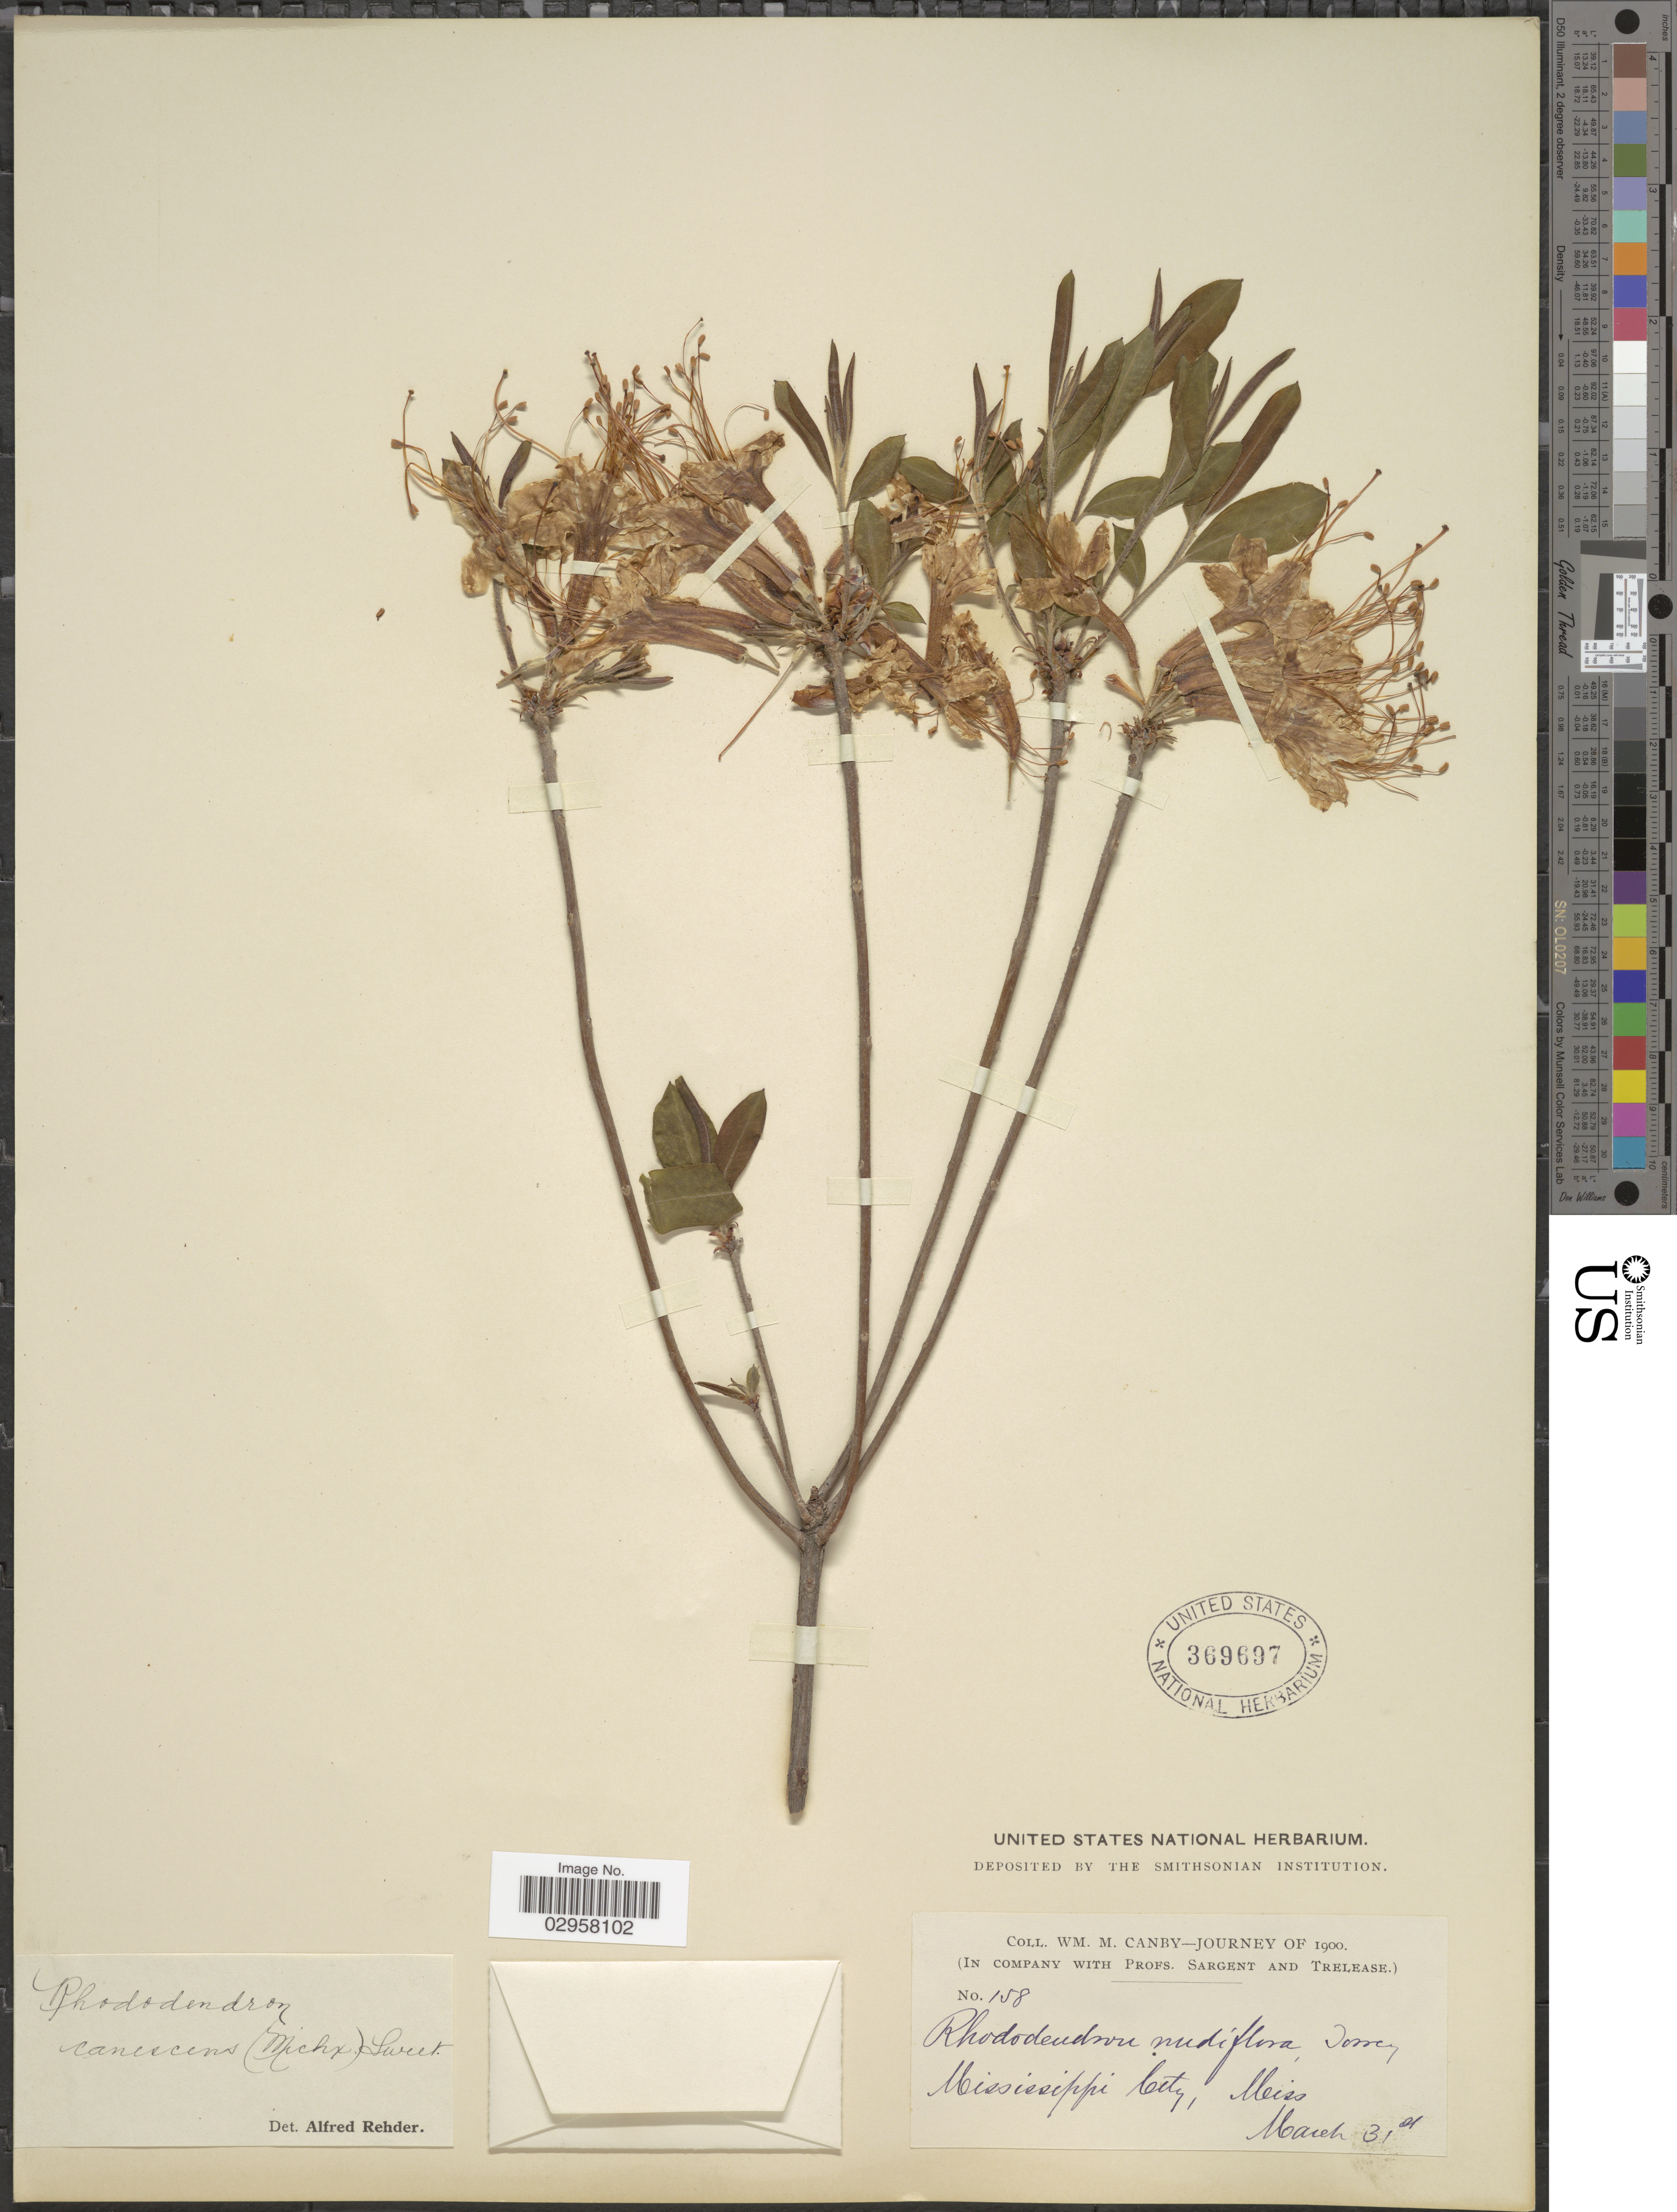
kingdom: Plantae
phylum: Tracheophyta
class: Magnoliopsida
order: Ericales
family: Ericaceae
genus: Rhododendron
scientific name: Rhododendron canescens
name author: (Michx.) Sweet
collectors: W. M. Canby, Prof. Sargent & -- Trelease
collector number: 158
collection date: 1900-03-31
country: United States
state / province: Mississippi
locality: Mississippi City.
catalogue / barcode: US 369697